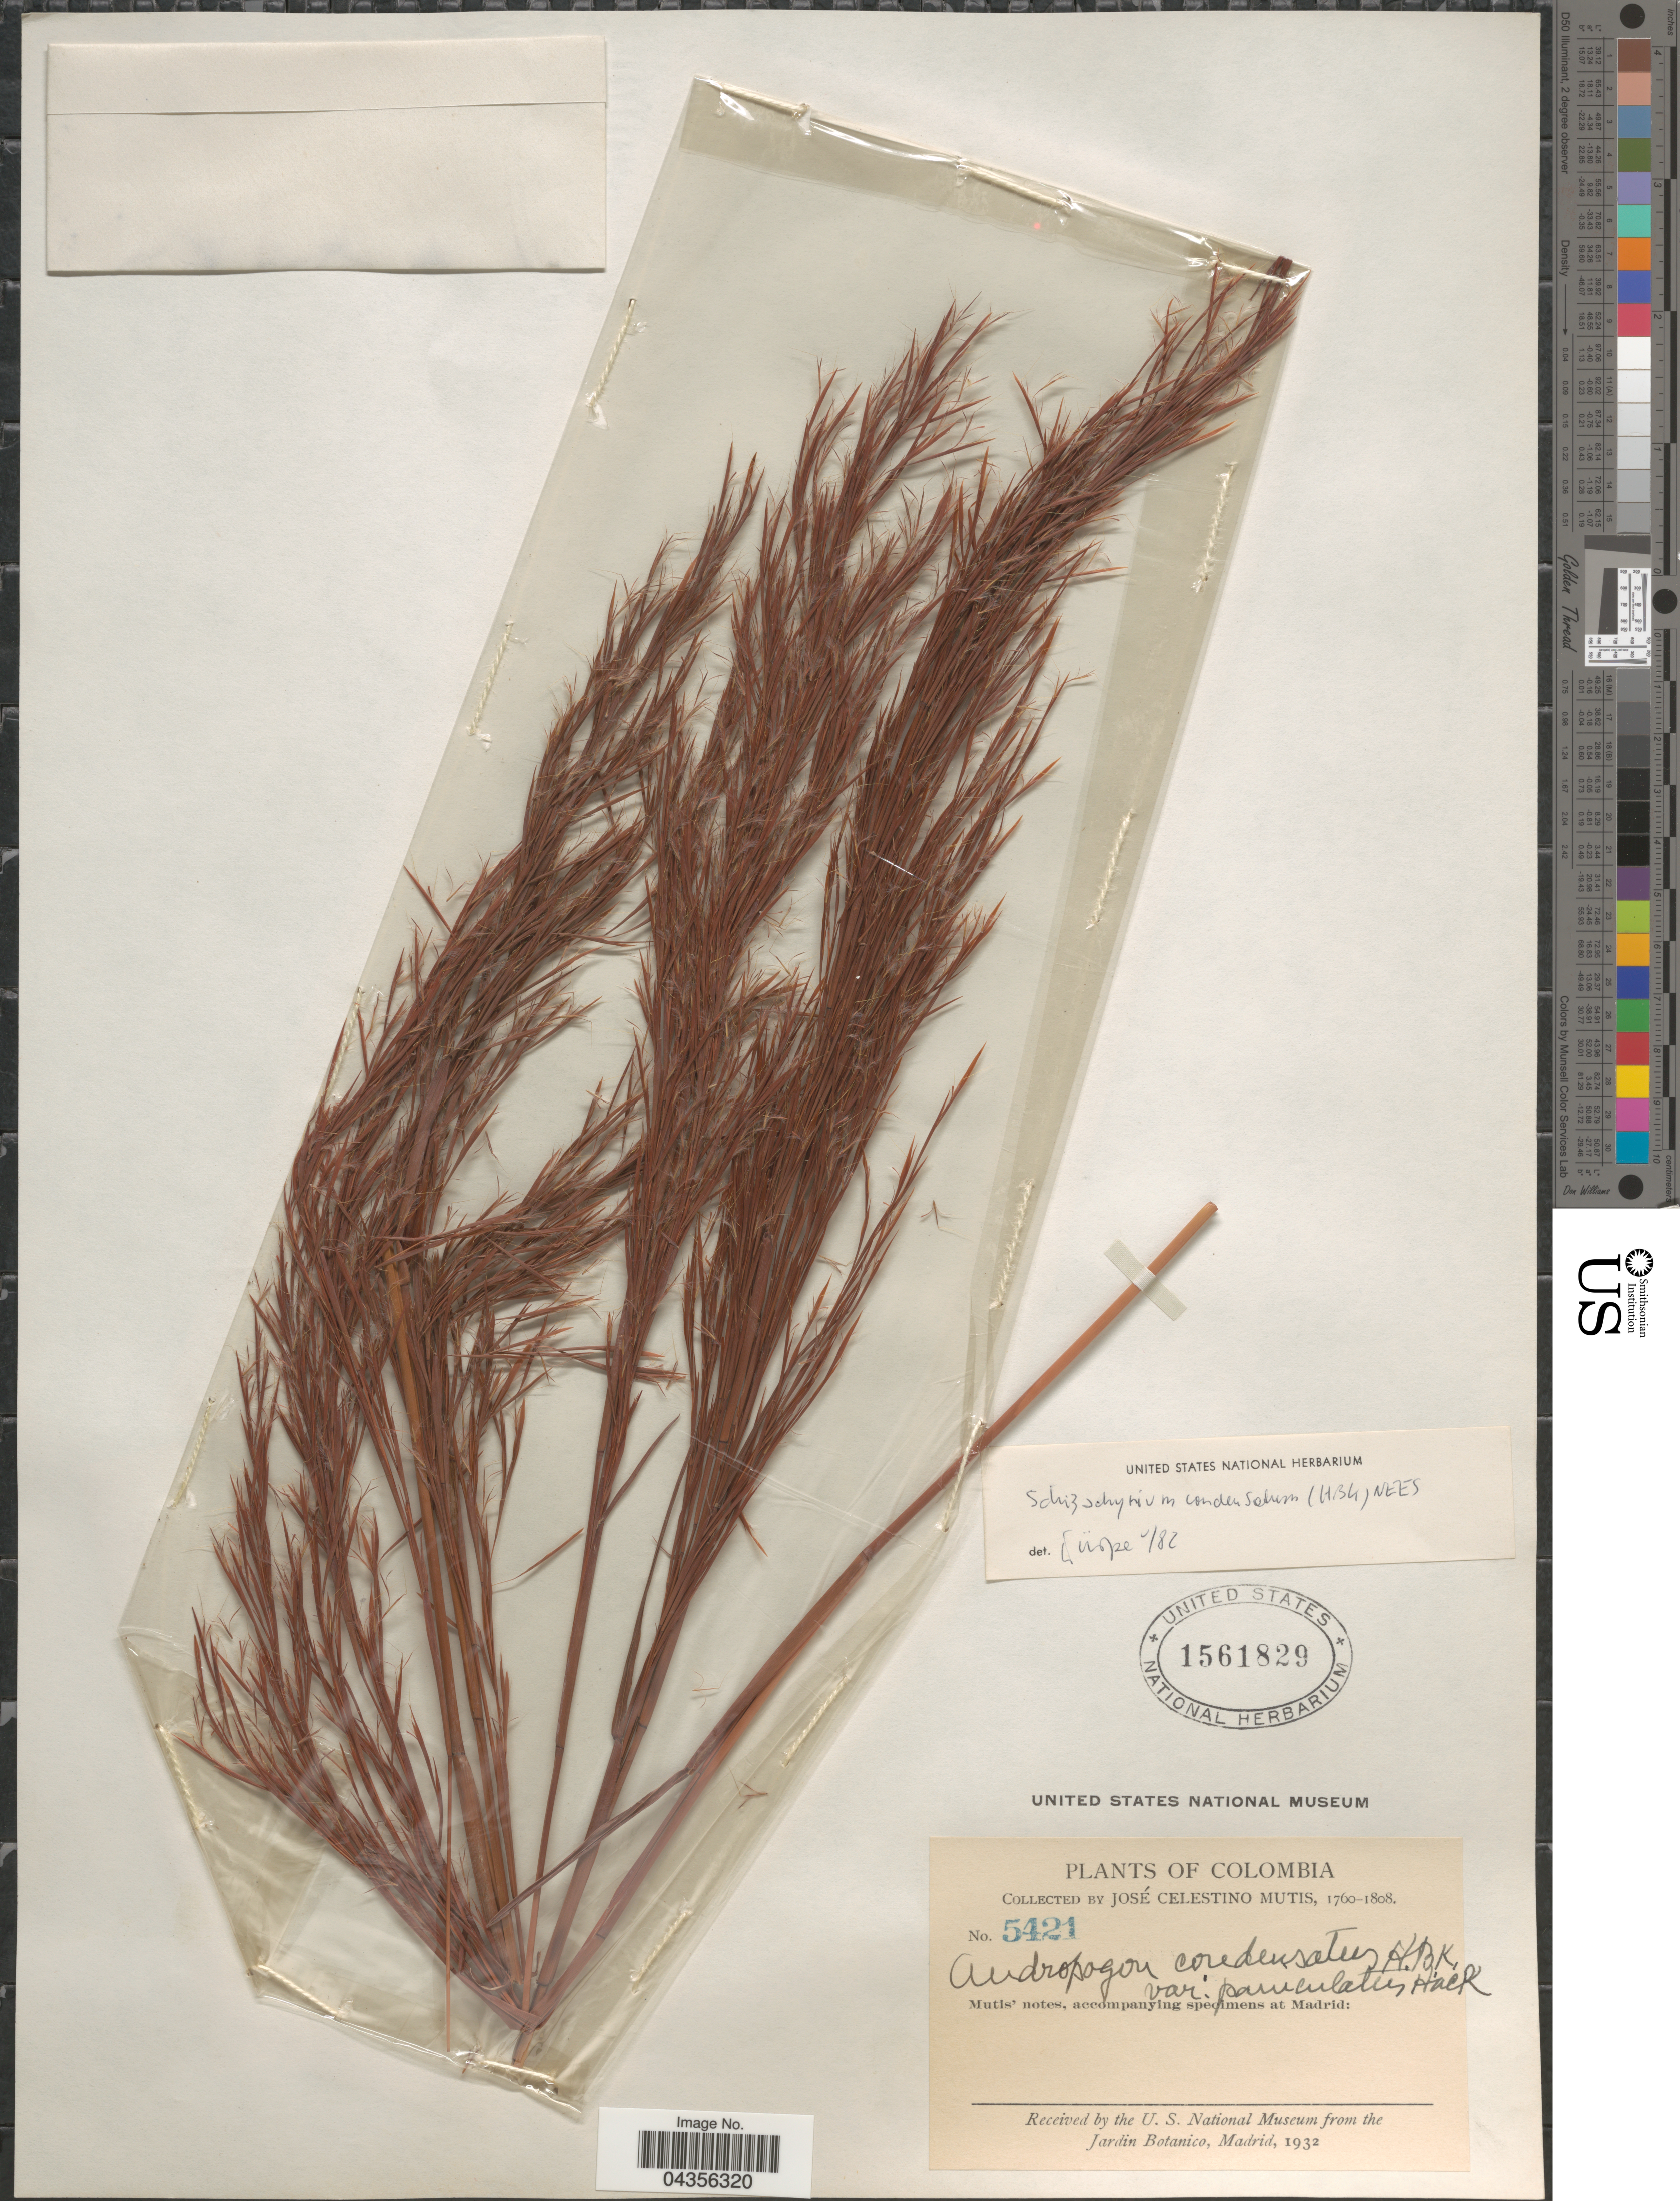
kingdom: Plantae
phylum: Tracheophyta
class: Liliopsida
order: Poales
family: Poaceae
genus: Schizachyrium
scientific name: Schizachyrium microstachyum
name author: (Desv. ex Ham.) Roseng. et al.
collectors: J. C. B. Mutis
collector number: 5421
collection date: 1760/1808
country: Colombia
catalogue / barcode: US 1561829